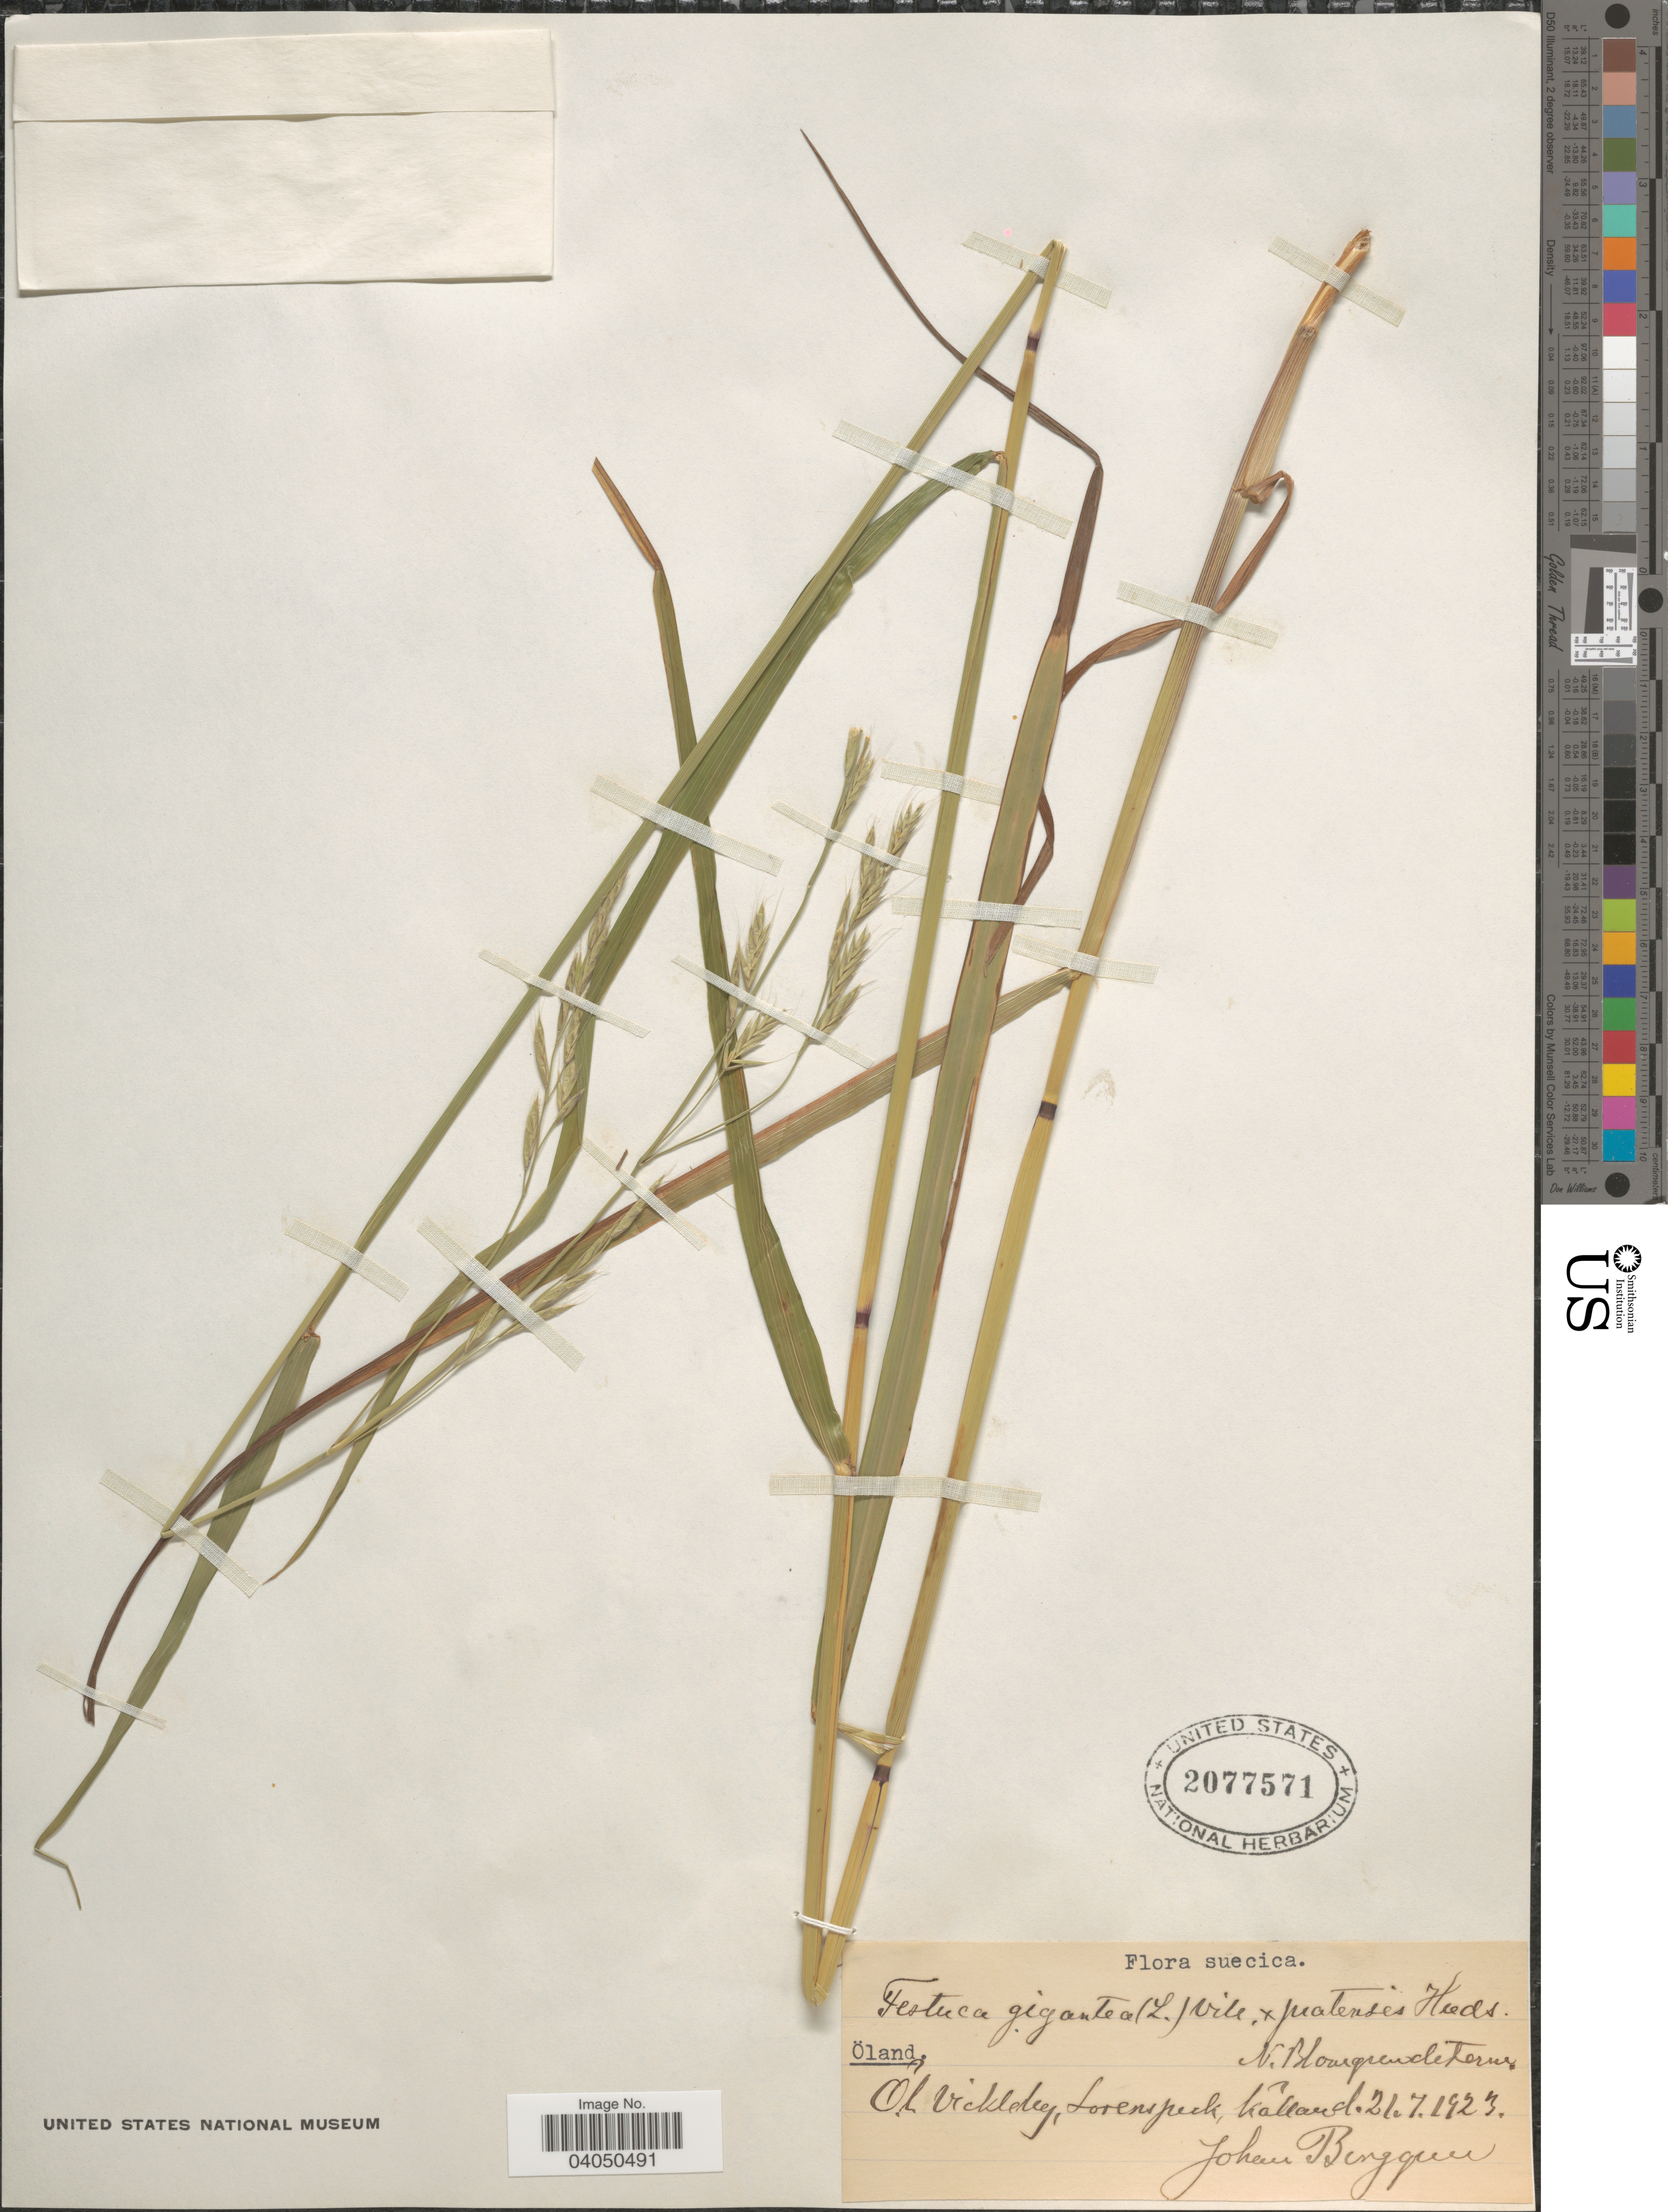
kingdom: Plantae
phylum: Tracheophyta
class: Liliopsida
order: Poales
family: Poaceae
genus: Festuca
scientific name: Festuca sp.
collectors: J. Berggren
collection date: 1923-07-21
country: Sweden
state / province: Kalmar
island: Oland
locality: Öland. O.l. Vicklekej, Lorenspeck, Kãlland.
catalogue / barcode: US 2077571